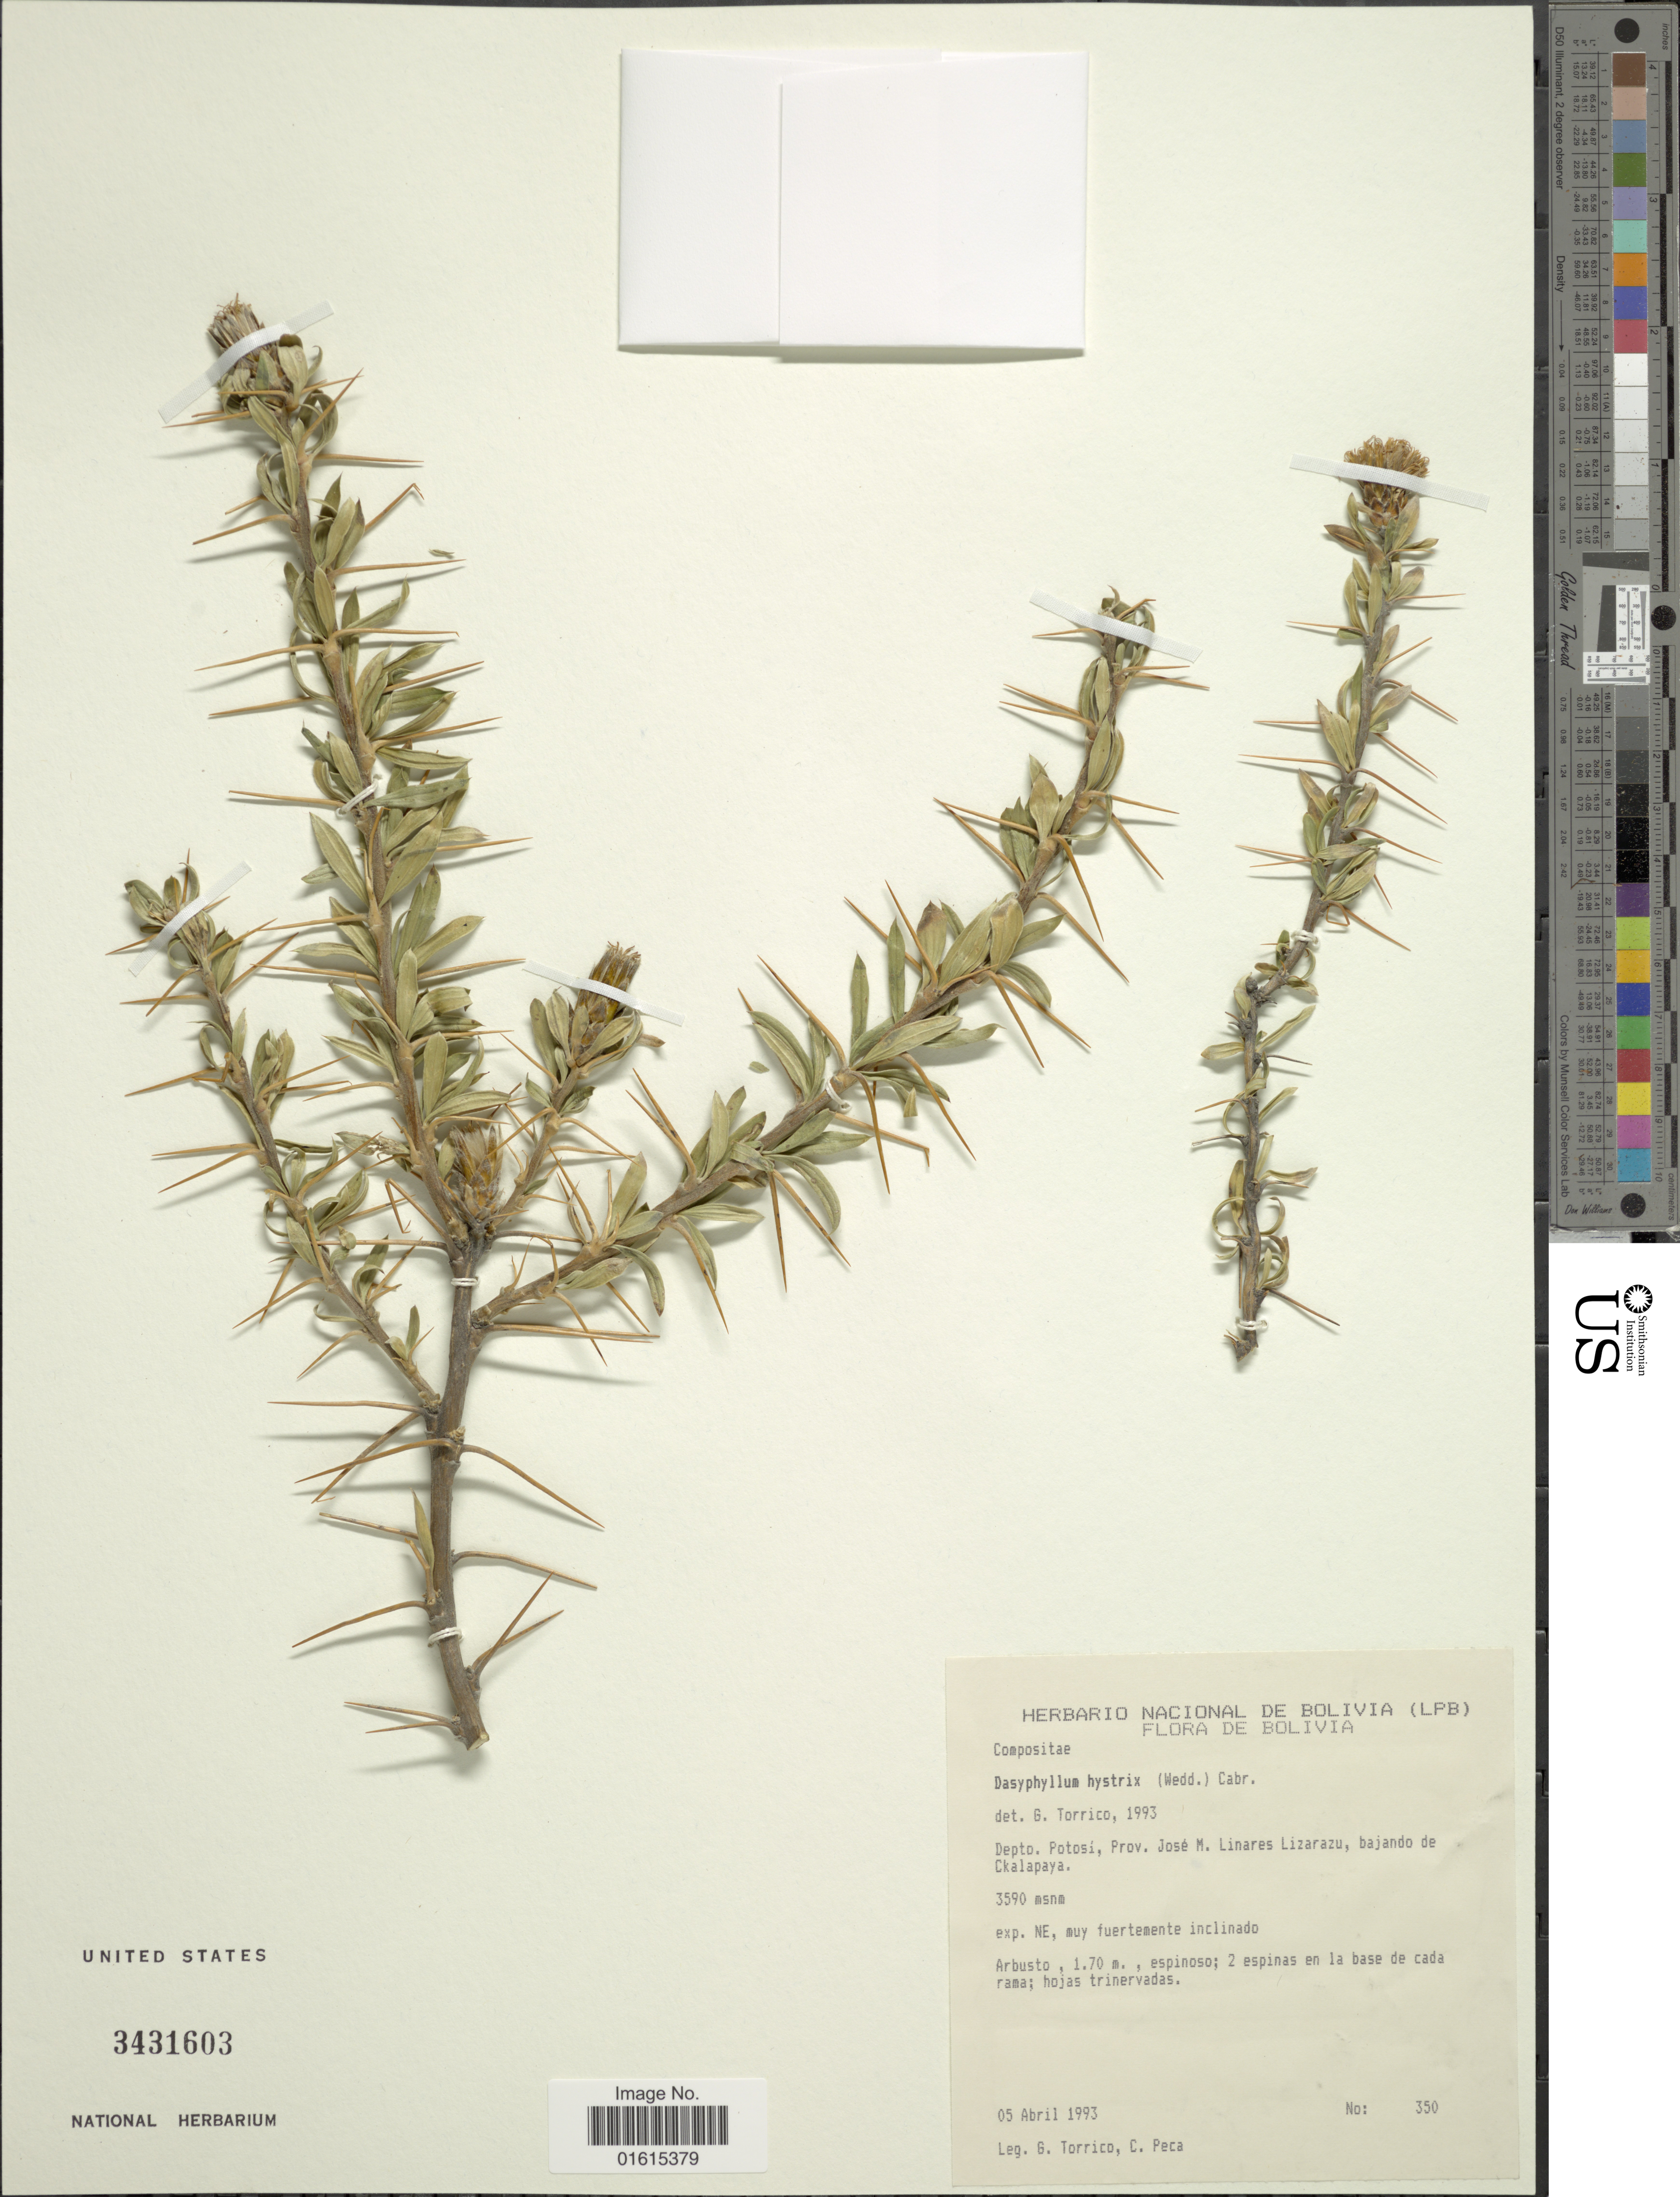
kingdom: Plantae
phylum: Tracheophyta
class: Magnoliopsida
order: Asterales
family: Asteraceae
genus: Dasyphyllum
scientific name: Dasyphyllum hystrix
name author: (Wedd.) Cabrera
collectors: G. Torrico & C. Peca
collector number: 350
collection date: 1993-04-05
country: Bolivia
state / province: Potosi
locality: Depto. Potosi, Prov. Jose M. Linares Lizarazu, bajando de Ckalapaya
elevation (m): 3590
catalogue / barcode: US 3431603